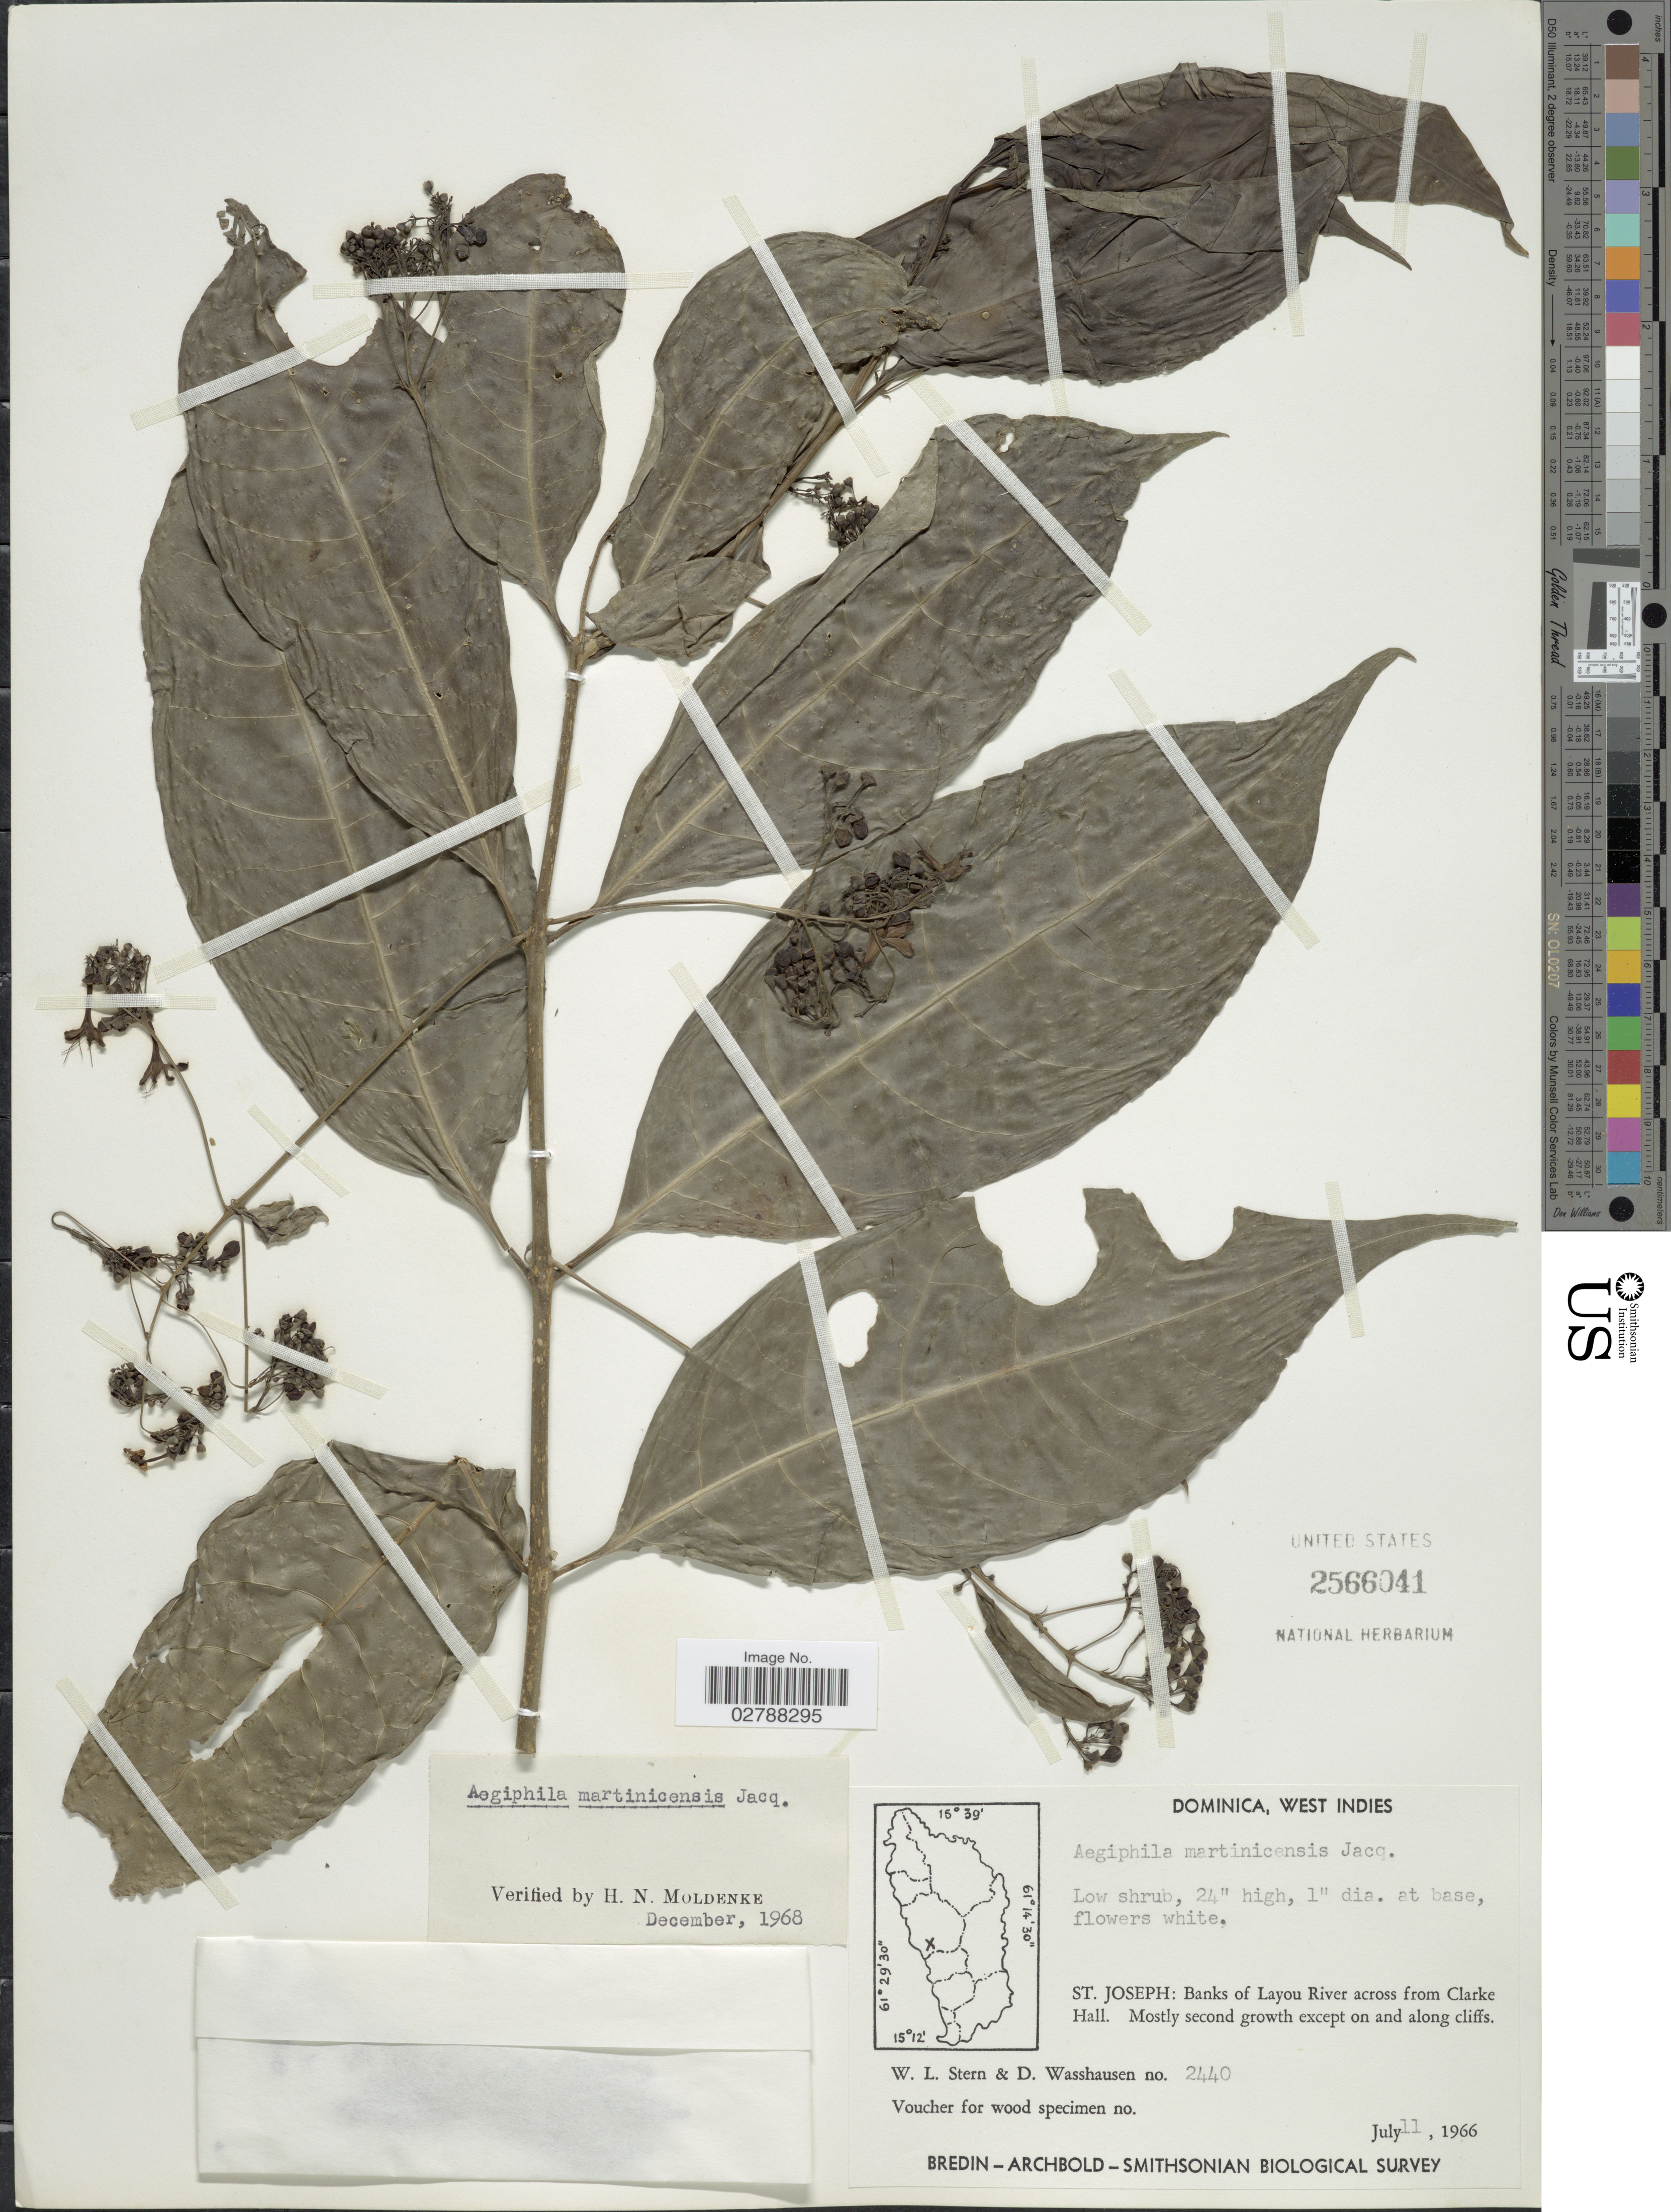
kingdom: Plantae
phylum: Tracheophyta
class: Magnoliopsida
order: Lamiales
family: Lamiaceae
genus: Aegiphila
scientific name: Aegiphila martinicensis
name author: Jacq.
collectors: W. L. Stern & D. C. Wasshausen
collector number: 2440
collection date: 1966-07-11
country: Dominica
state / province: St. Joseph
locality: Banks of Layou River across from Clarke Hall.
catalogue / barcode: US 2566041